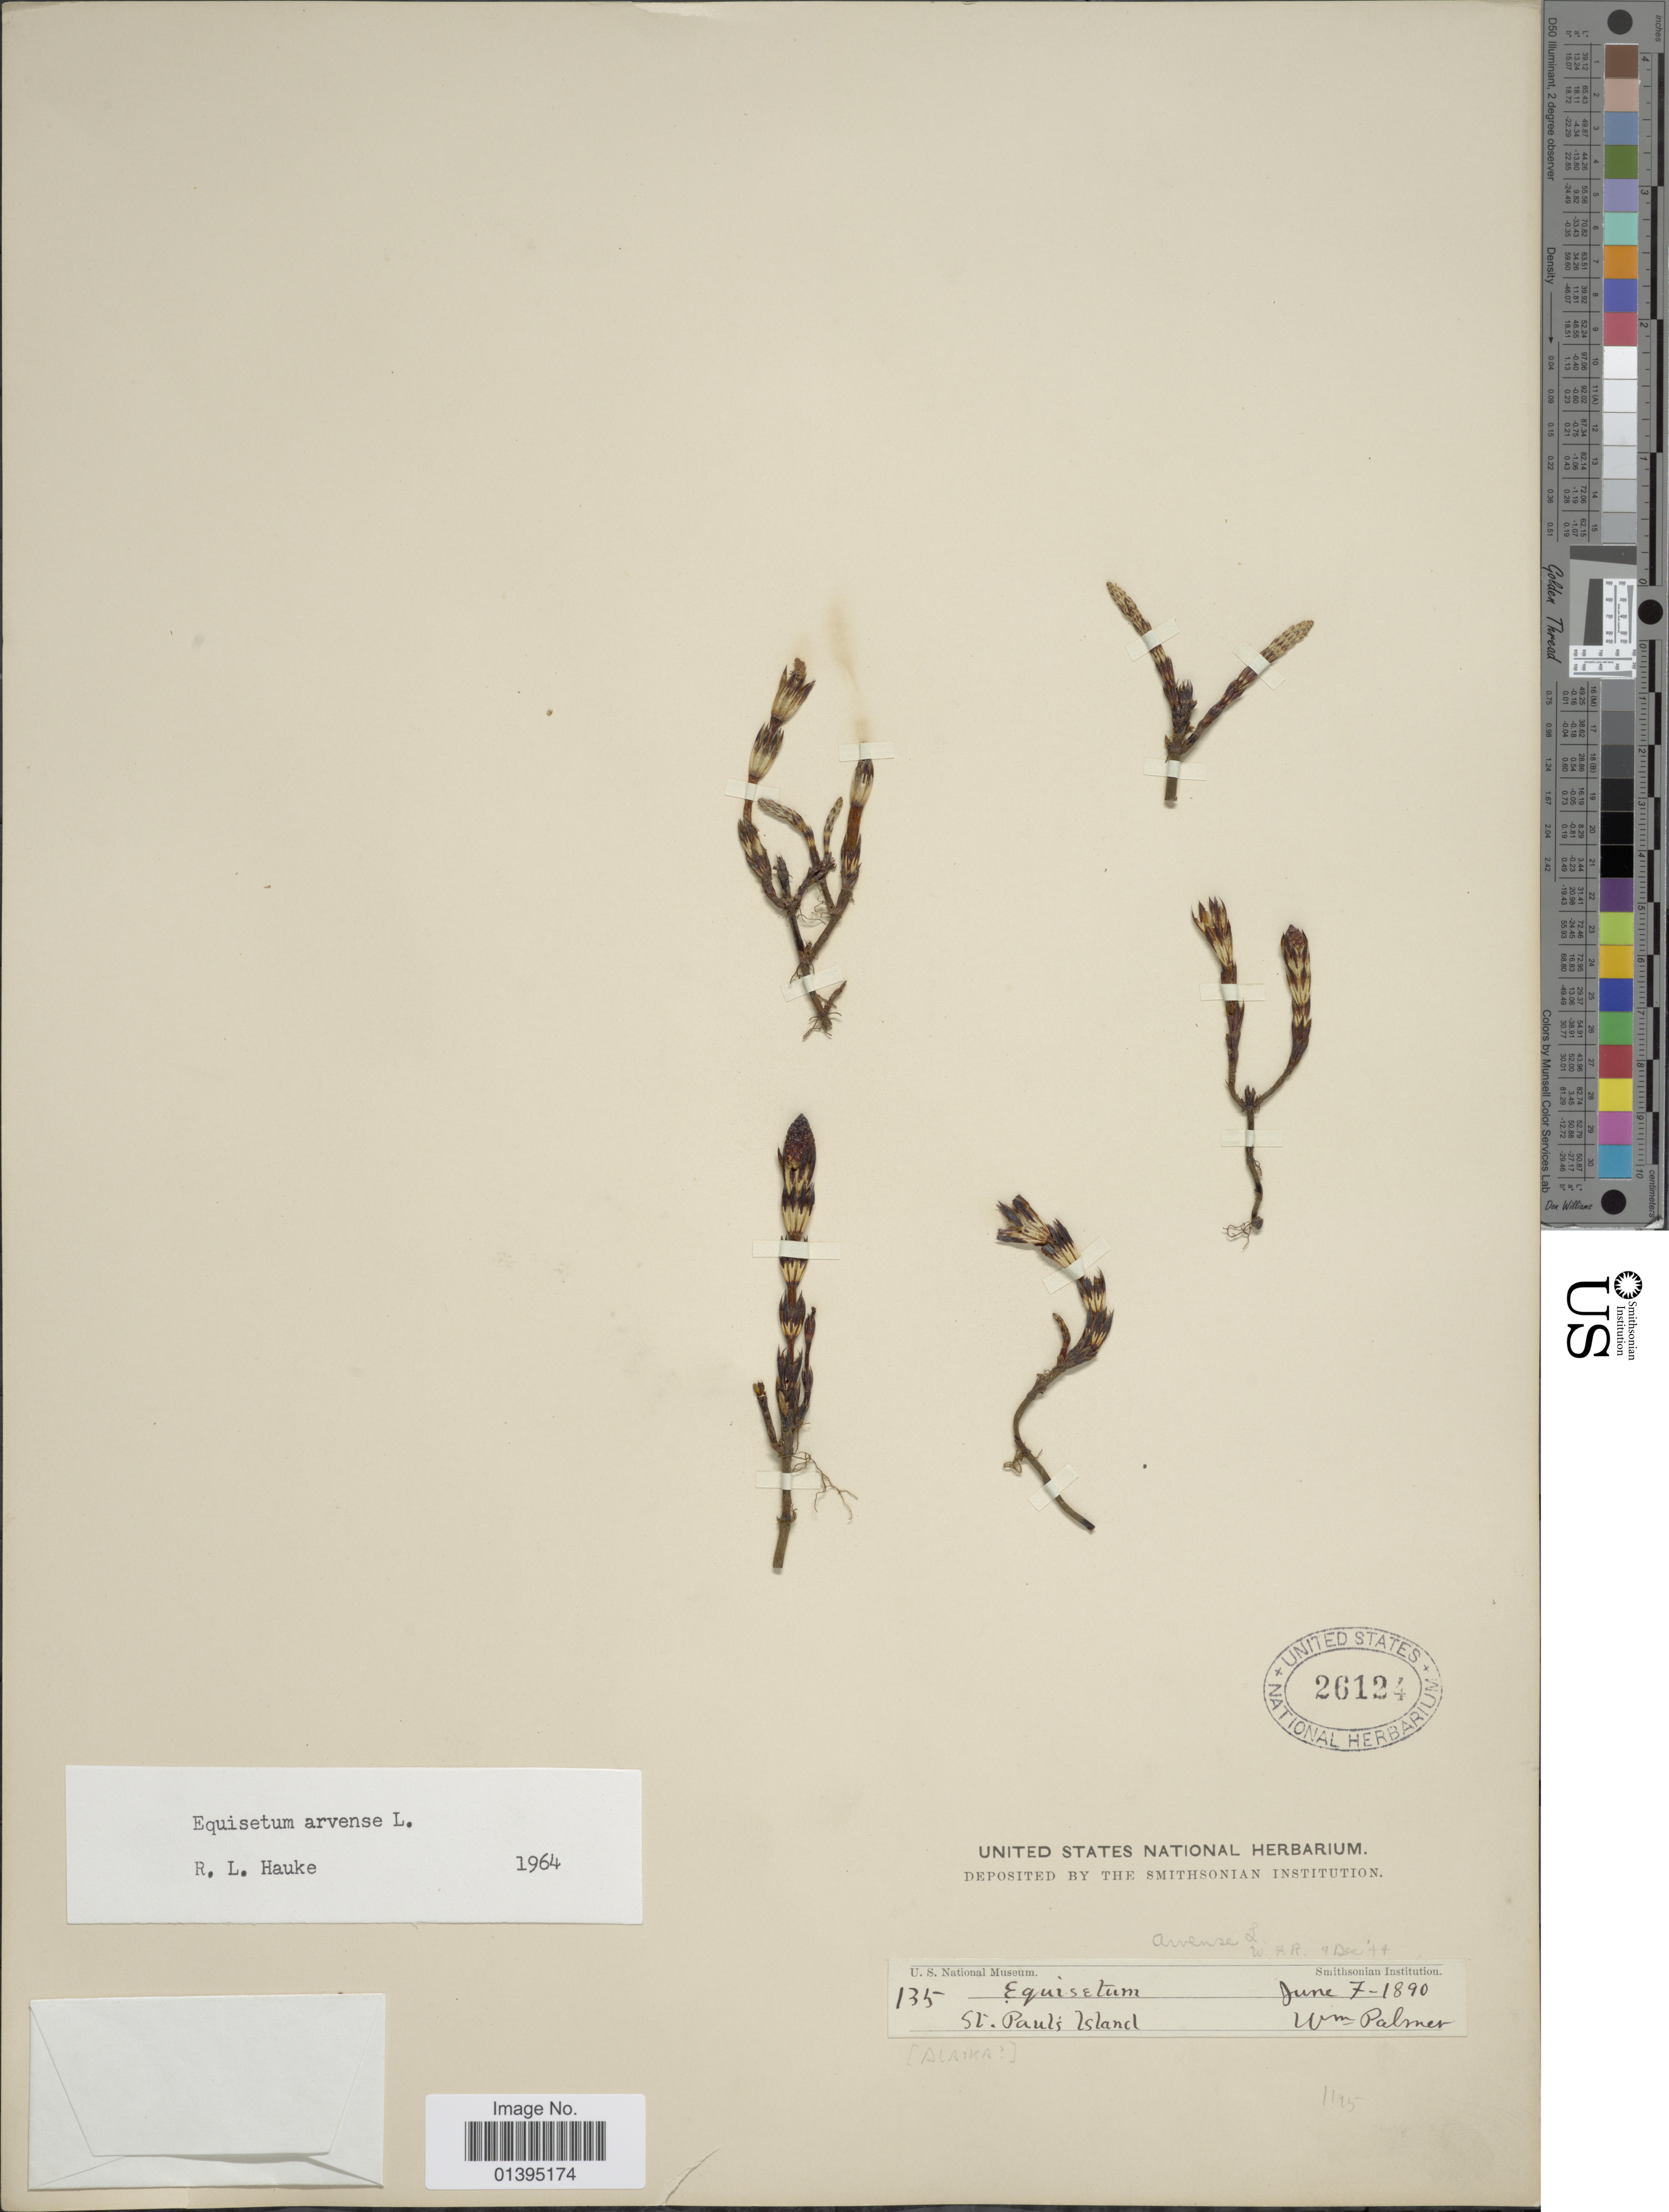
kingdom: Plantae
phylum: Tracheophyta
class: Polypodiopsida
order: Equisetales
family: Equisetaceae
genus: Equisetum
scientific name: Equisetum arvense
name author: L.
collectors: W. Palmer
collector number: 135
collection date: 1890-06-07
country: Dominica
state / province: St. Paul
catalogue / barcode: US 26124